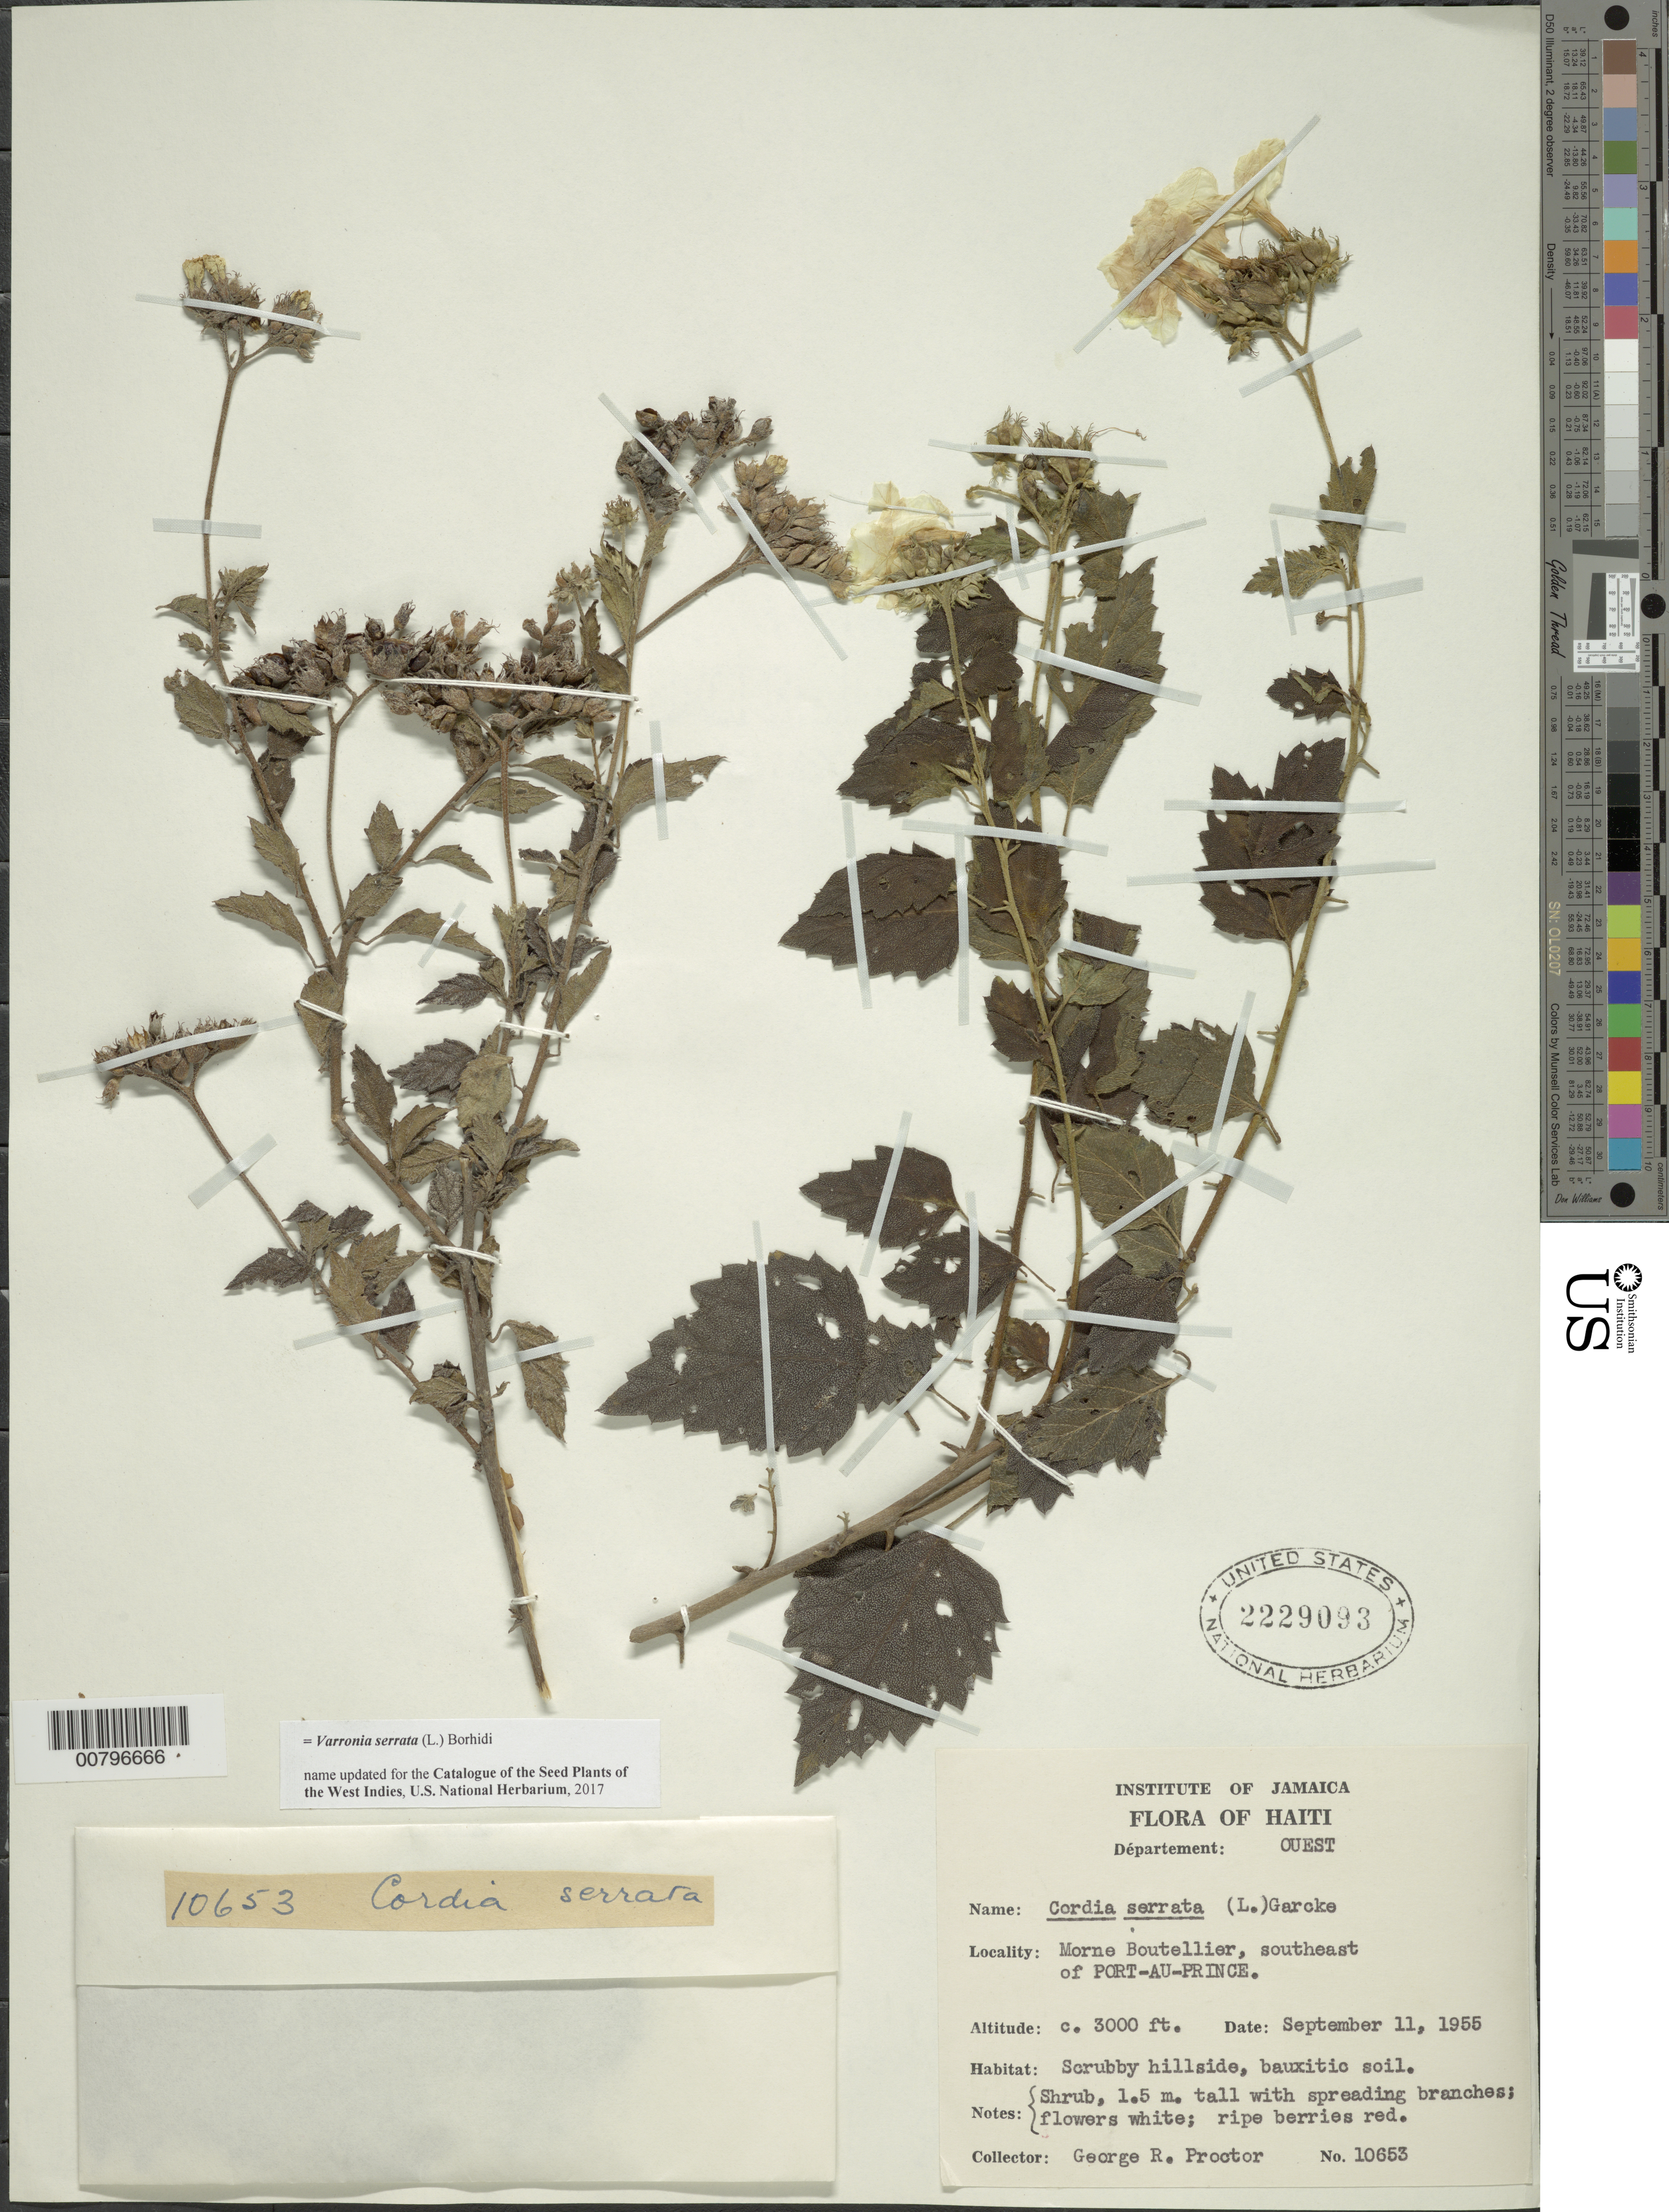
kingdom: Plantae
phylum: Tracheophyta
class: Magnoliopsida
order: Boraginales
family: Cordiaceae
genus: Varronia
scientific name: Varronia serrata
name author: (L.) Borhidi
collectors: G. R. Proctor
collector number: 10653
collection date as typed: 11 Sep 1955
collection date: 1955-09-11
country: Haiti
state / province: Ouest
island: Hispaniola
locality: Morne Boutellier, southeast of Port-au-Prince.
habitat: Scrubby hillside, bauxitic soil.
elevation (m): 914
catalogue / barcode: US 2229093